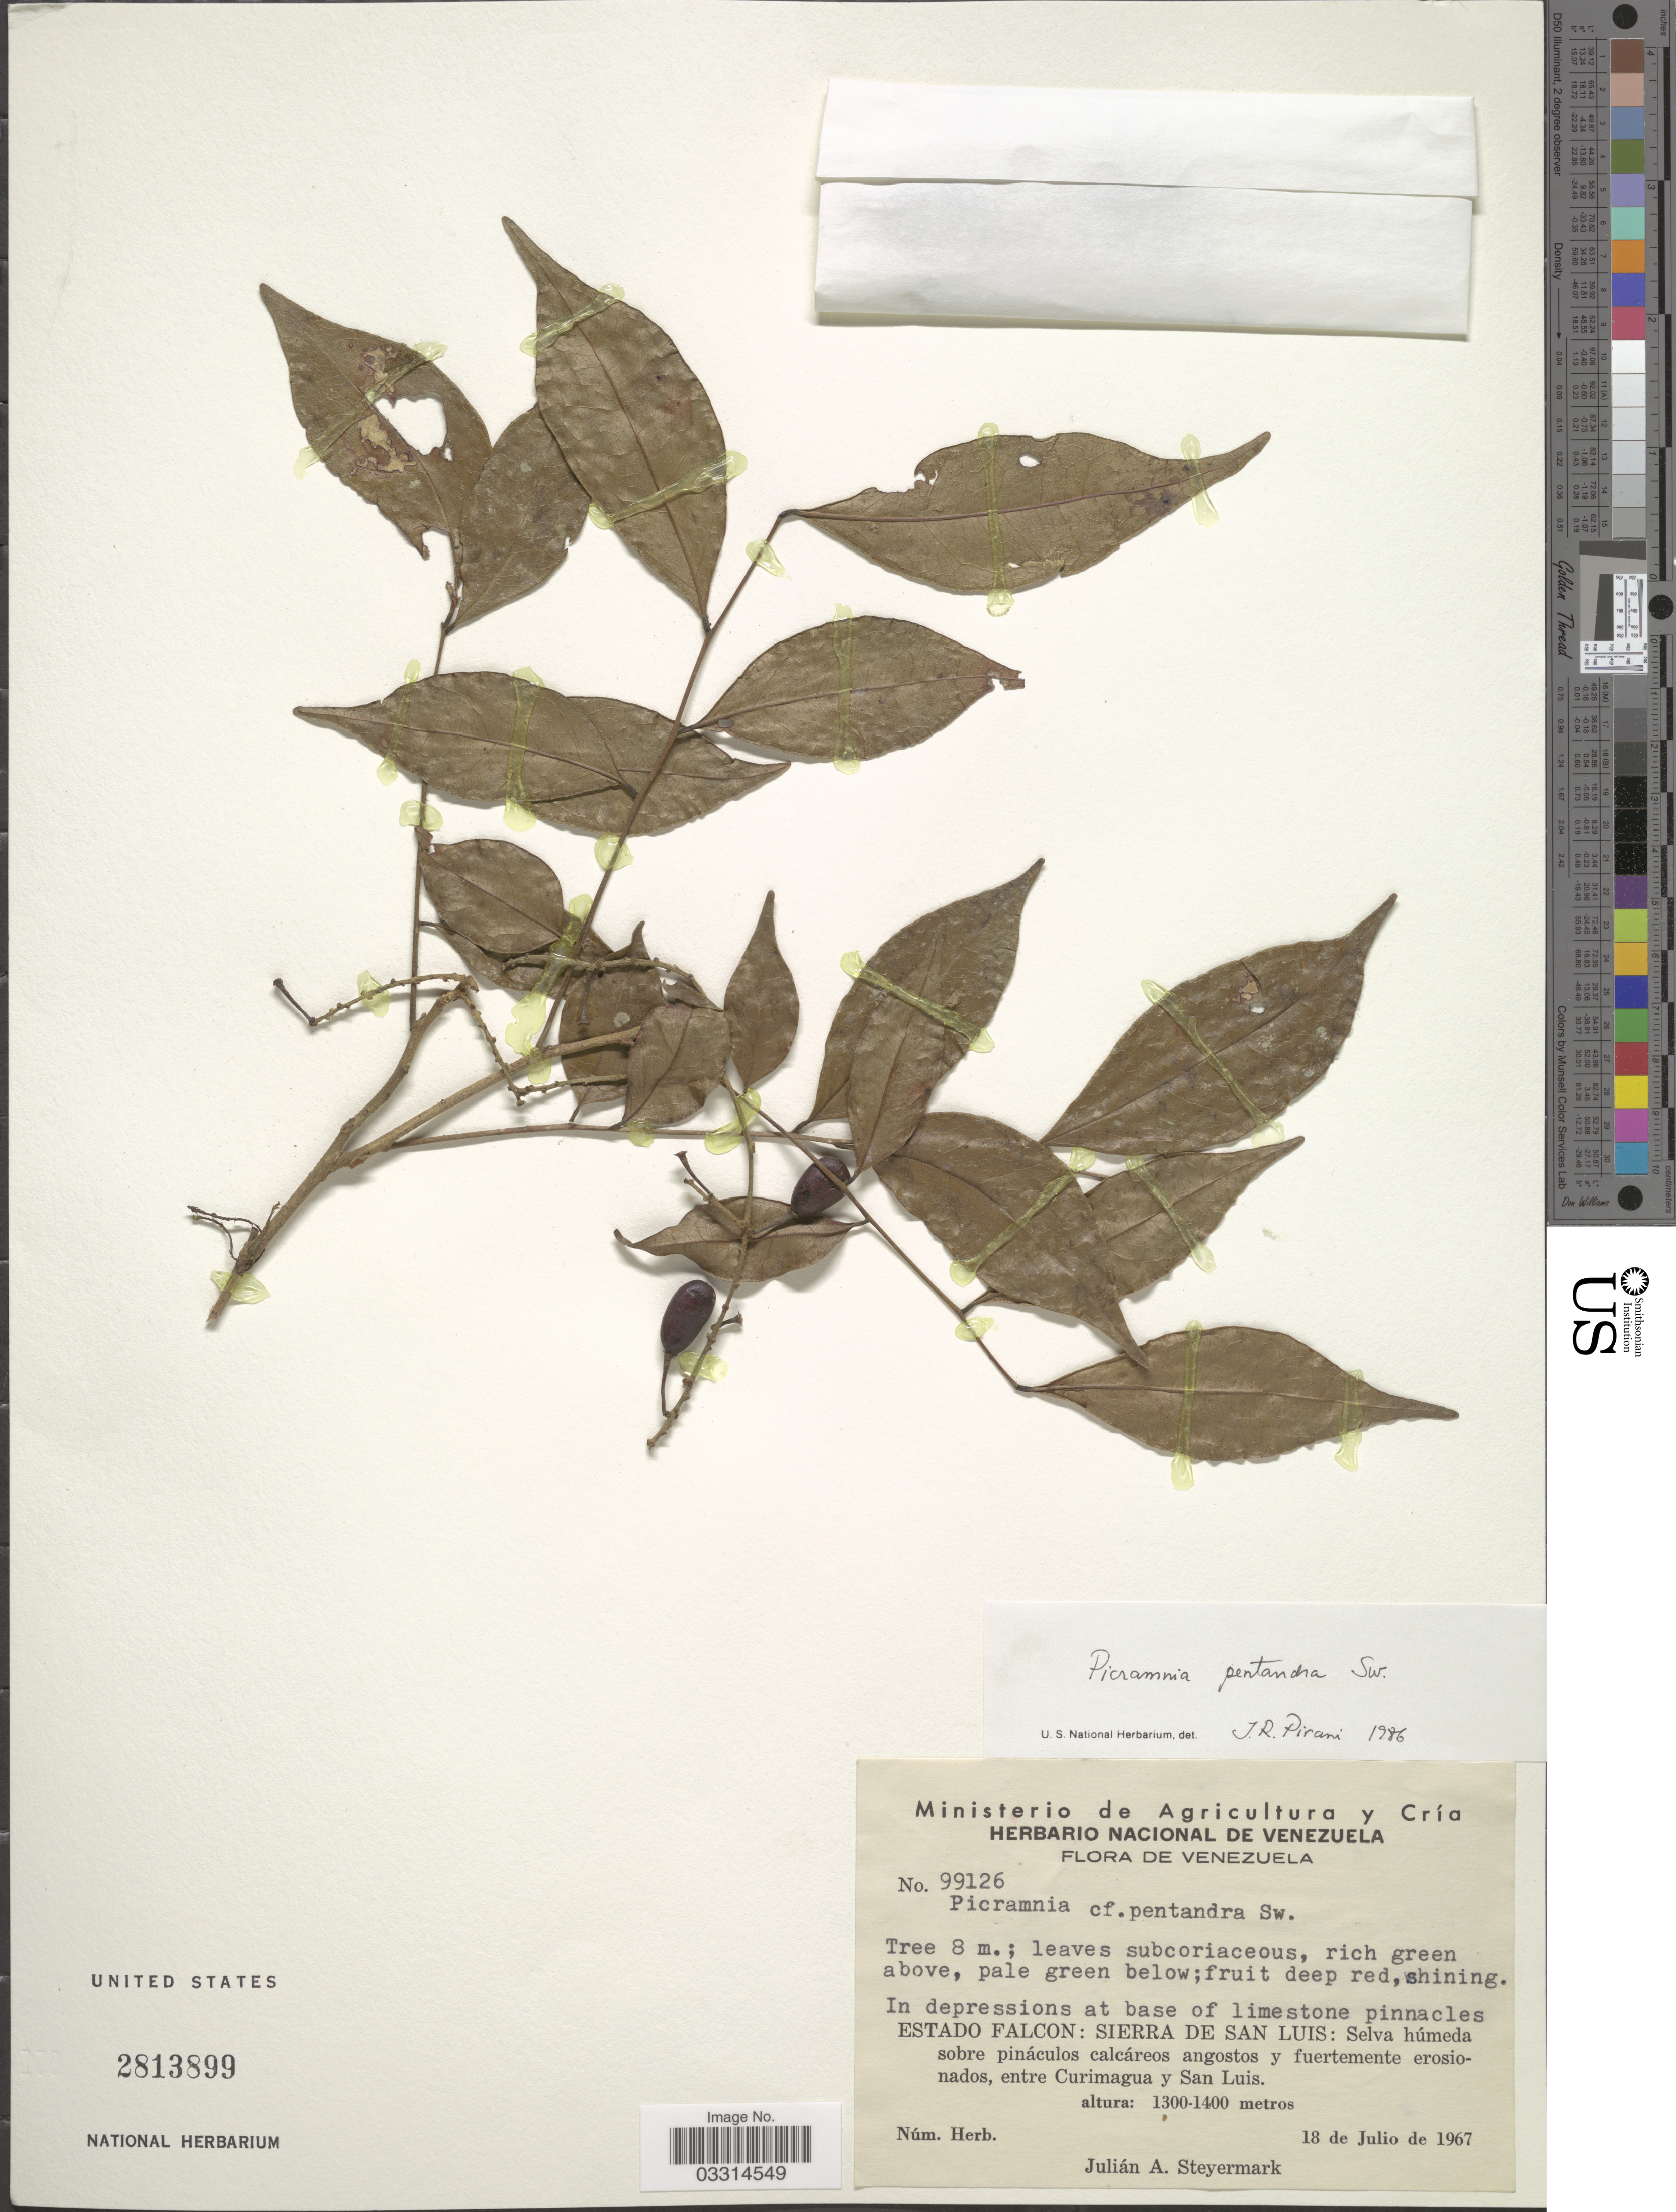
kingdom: Plantae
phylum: Tracheophyta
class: Magnoliopsida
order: Picramniales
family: Picramniaceae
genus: Picramnia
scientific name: Picramnia pentandra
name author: Sw.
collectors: J. Steyermark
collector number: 99126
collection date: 1967-07-18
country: Venezuela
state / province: Falcón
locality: Sierra de San Luis: Selva húmeda sobre pináculos calcáreos angostos y fuertemente erosionados, entre Curimagua y San Luis.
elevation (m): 1300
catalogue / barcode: US 2813899